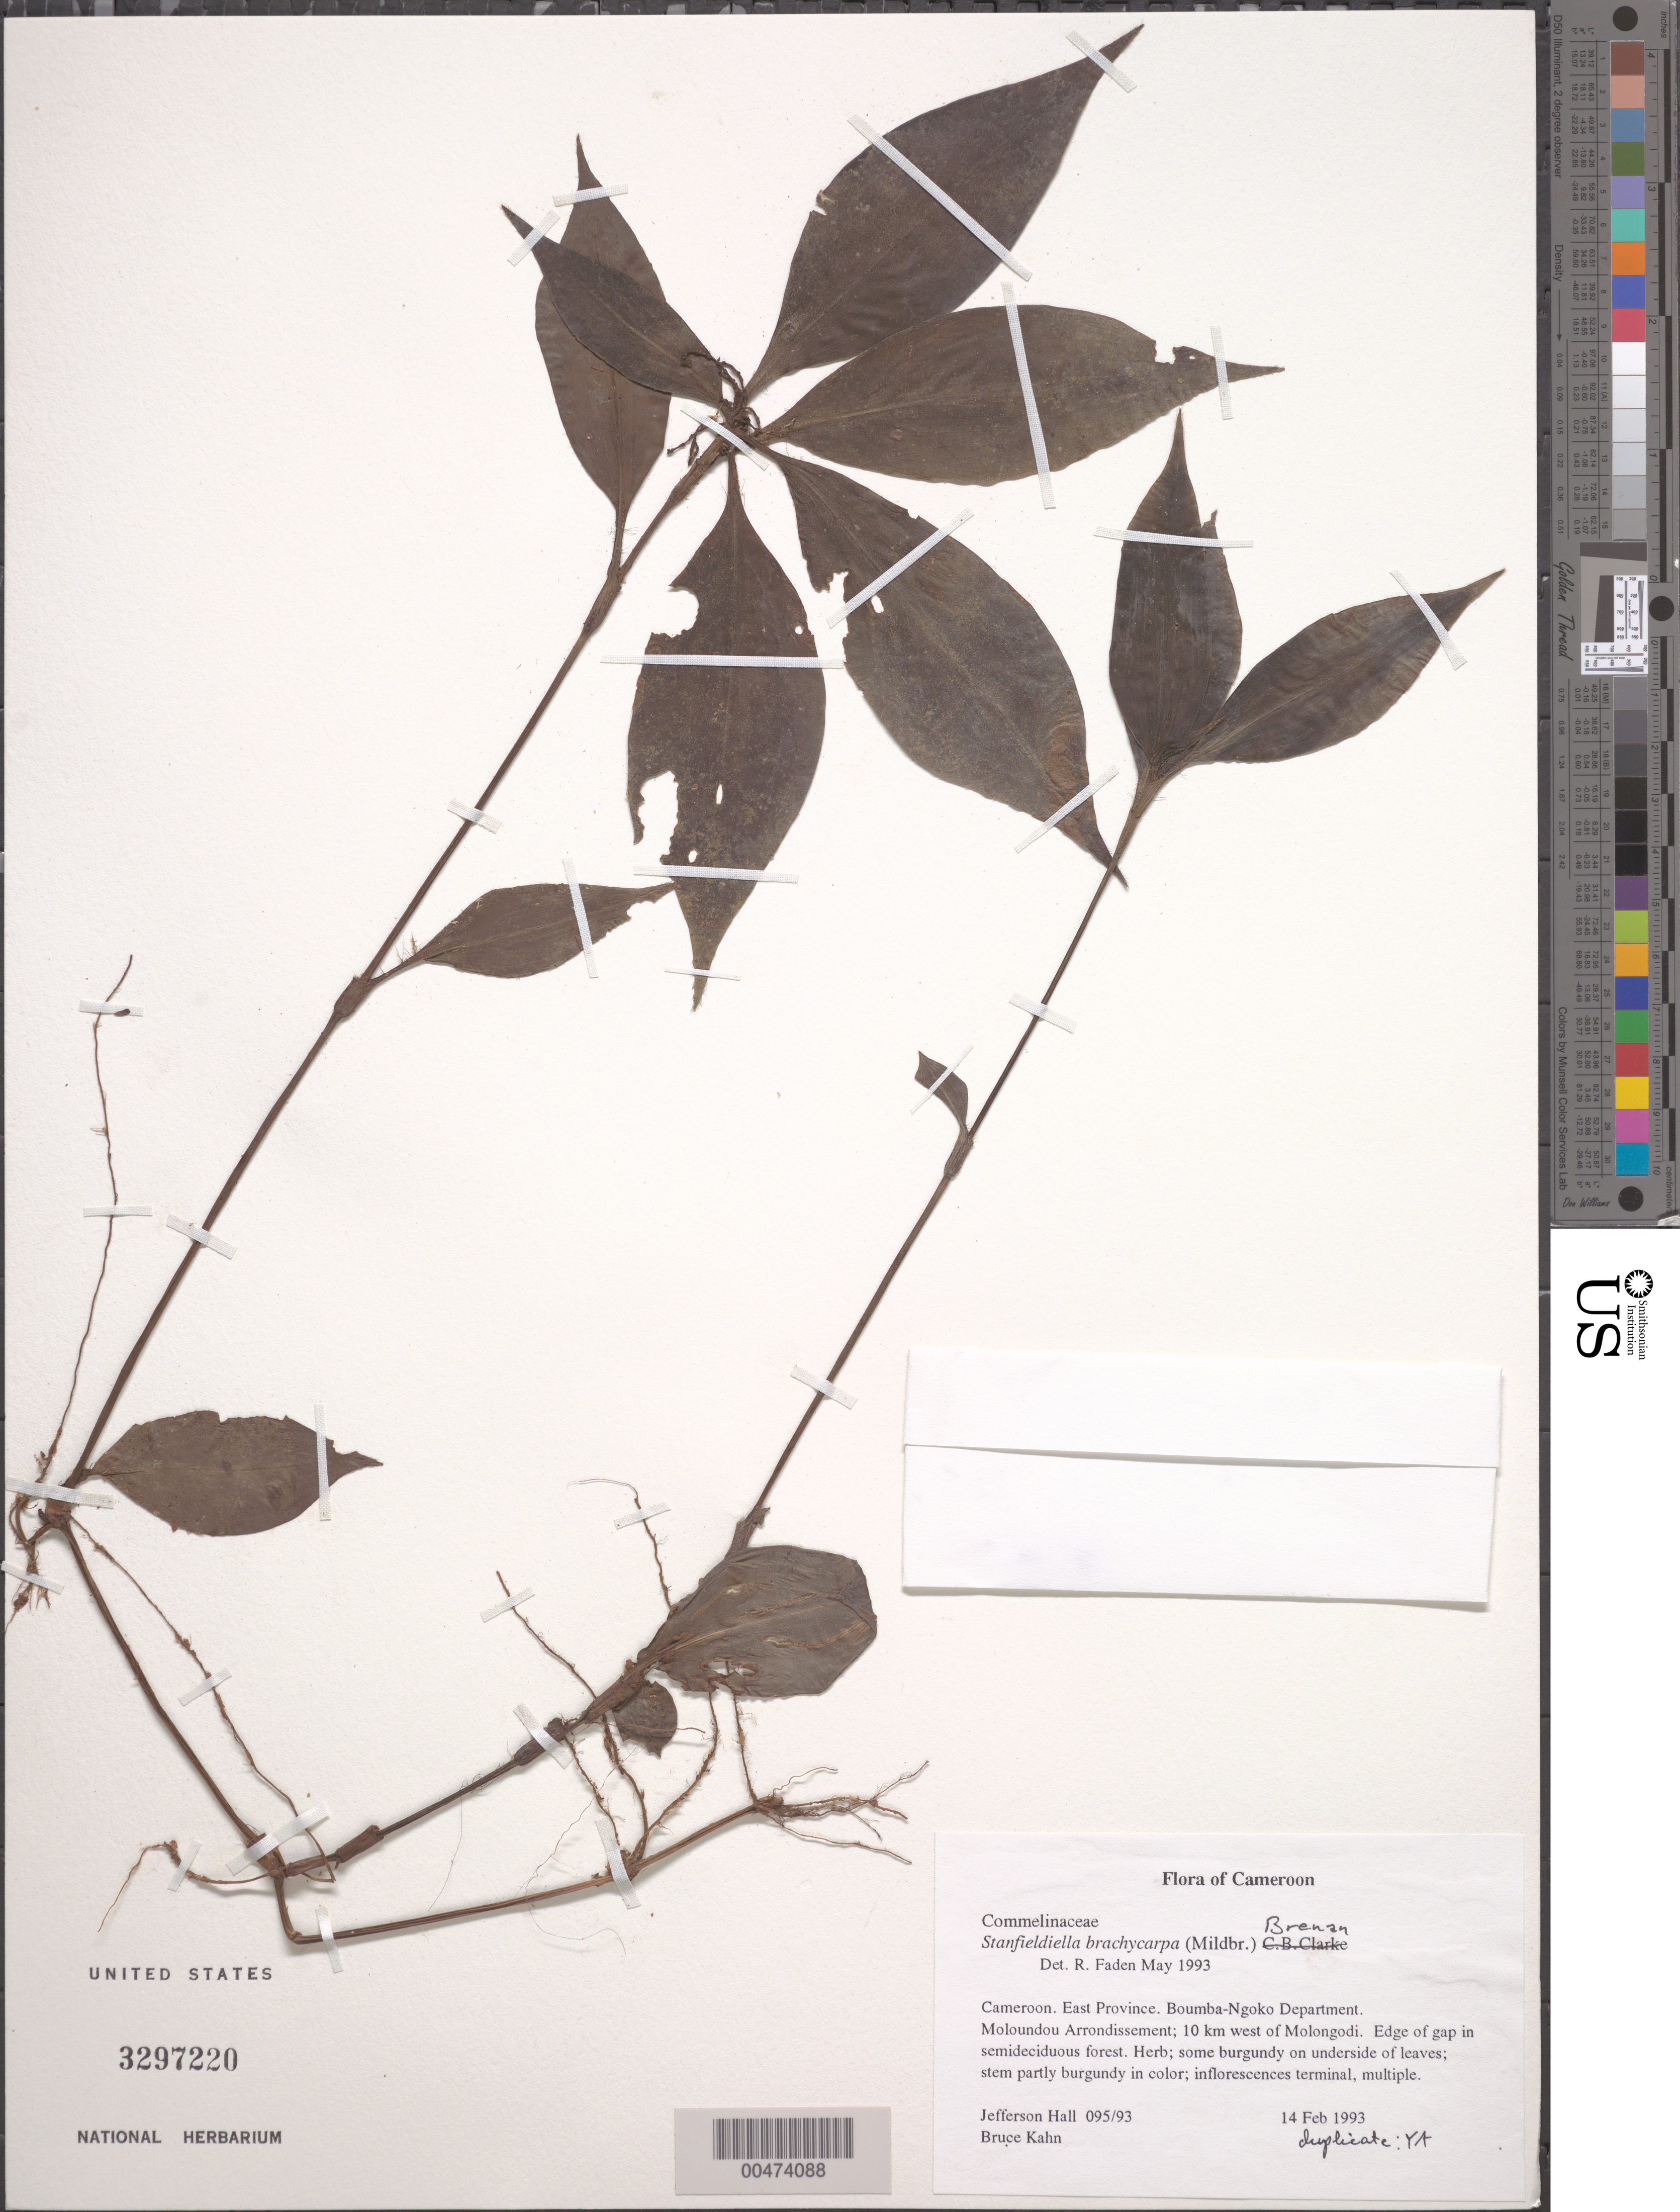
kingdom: Plantae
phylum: Tracheophyta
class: Liliopsida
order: Commelinales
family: Commelinaceae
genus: Stanfieldiella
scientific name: Stanfieldiella brachycarpa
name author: Brenan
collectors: J. Hall & B. Kahn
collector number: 095/93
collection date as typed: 14 Feb 1993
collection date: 1993-02-14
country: Cameroon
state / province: Est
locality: Boumba-ngoko, moloundou arrondissement, w of molongodi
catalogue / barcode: US 3297220